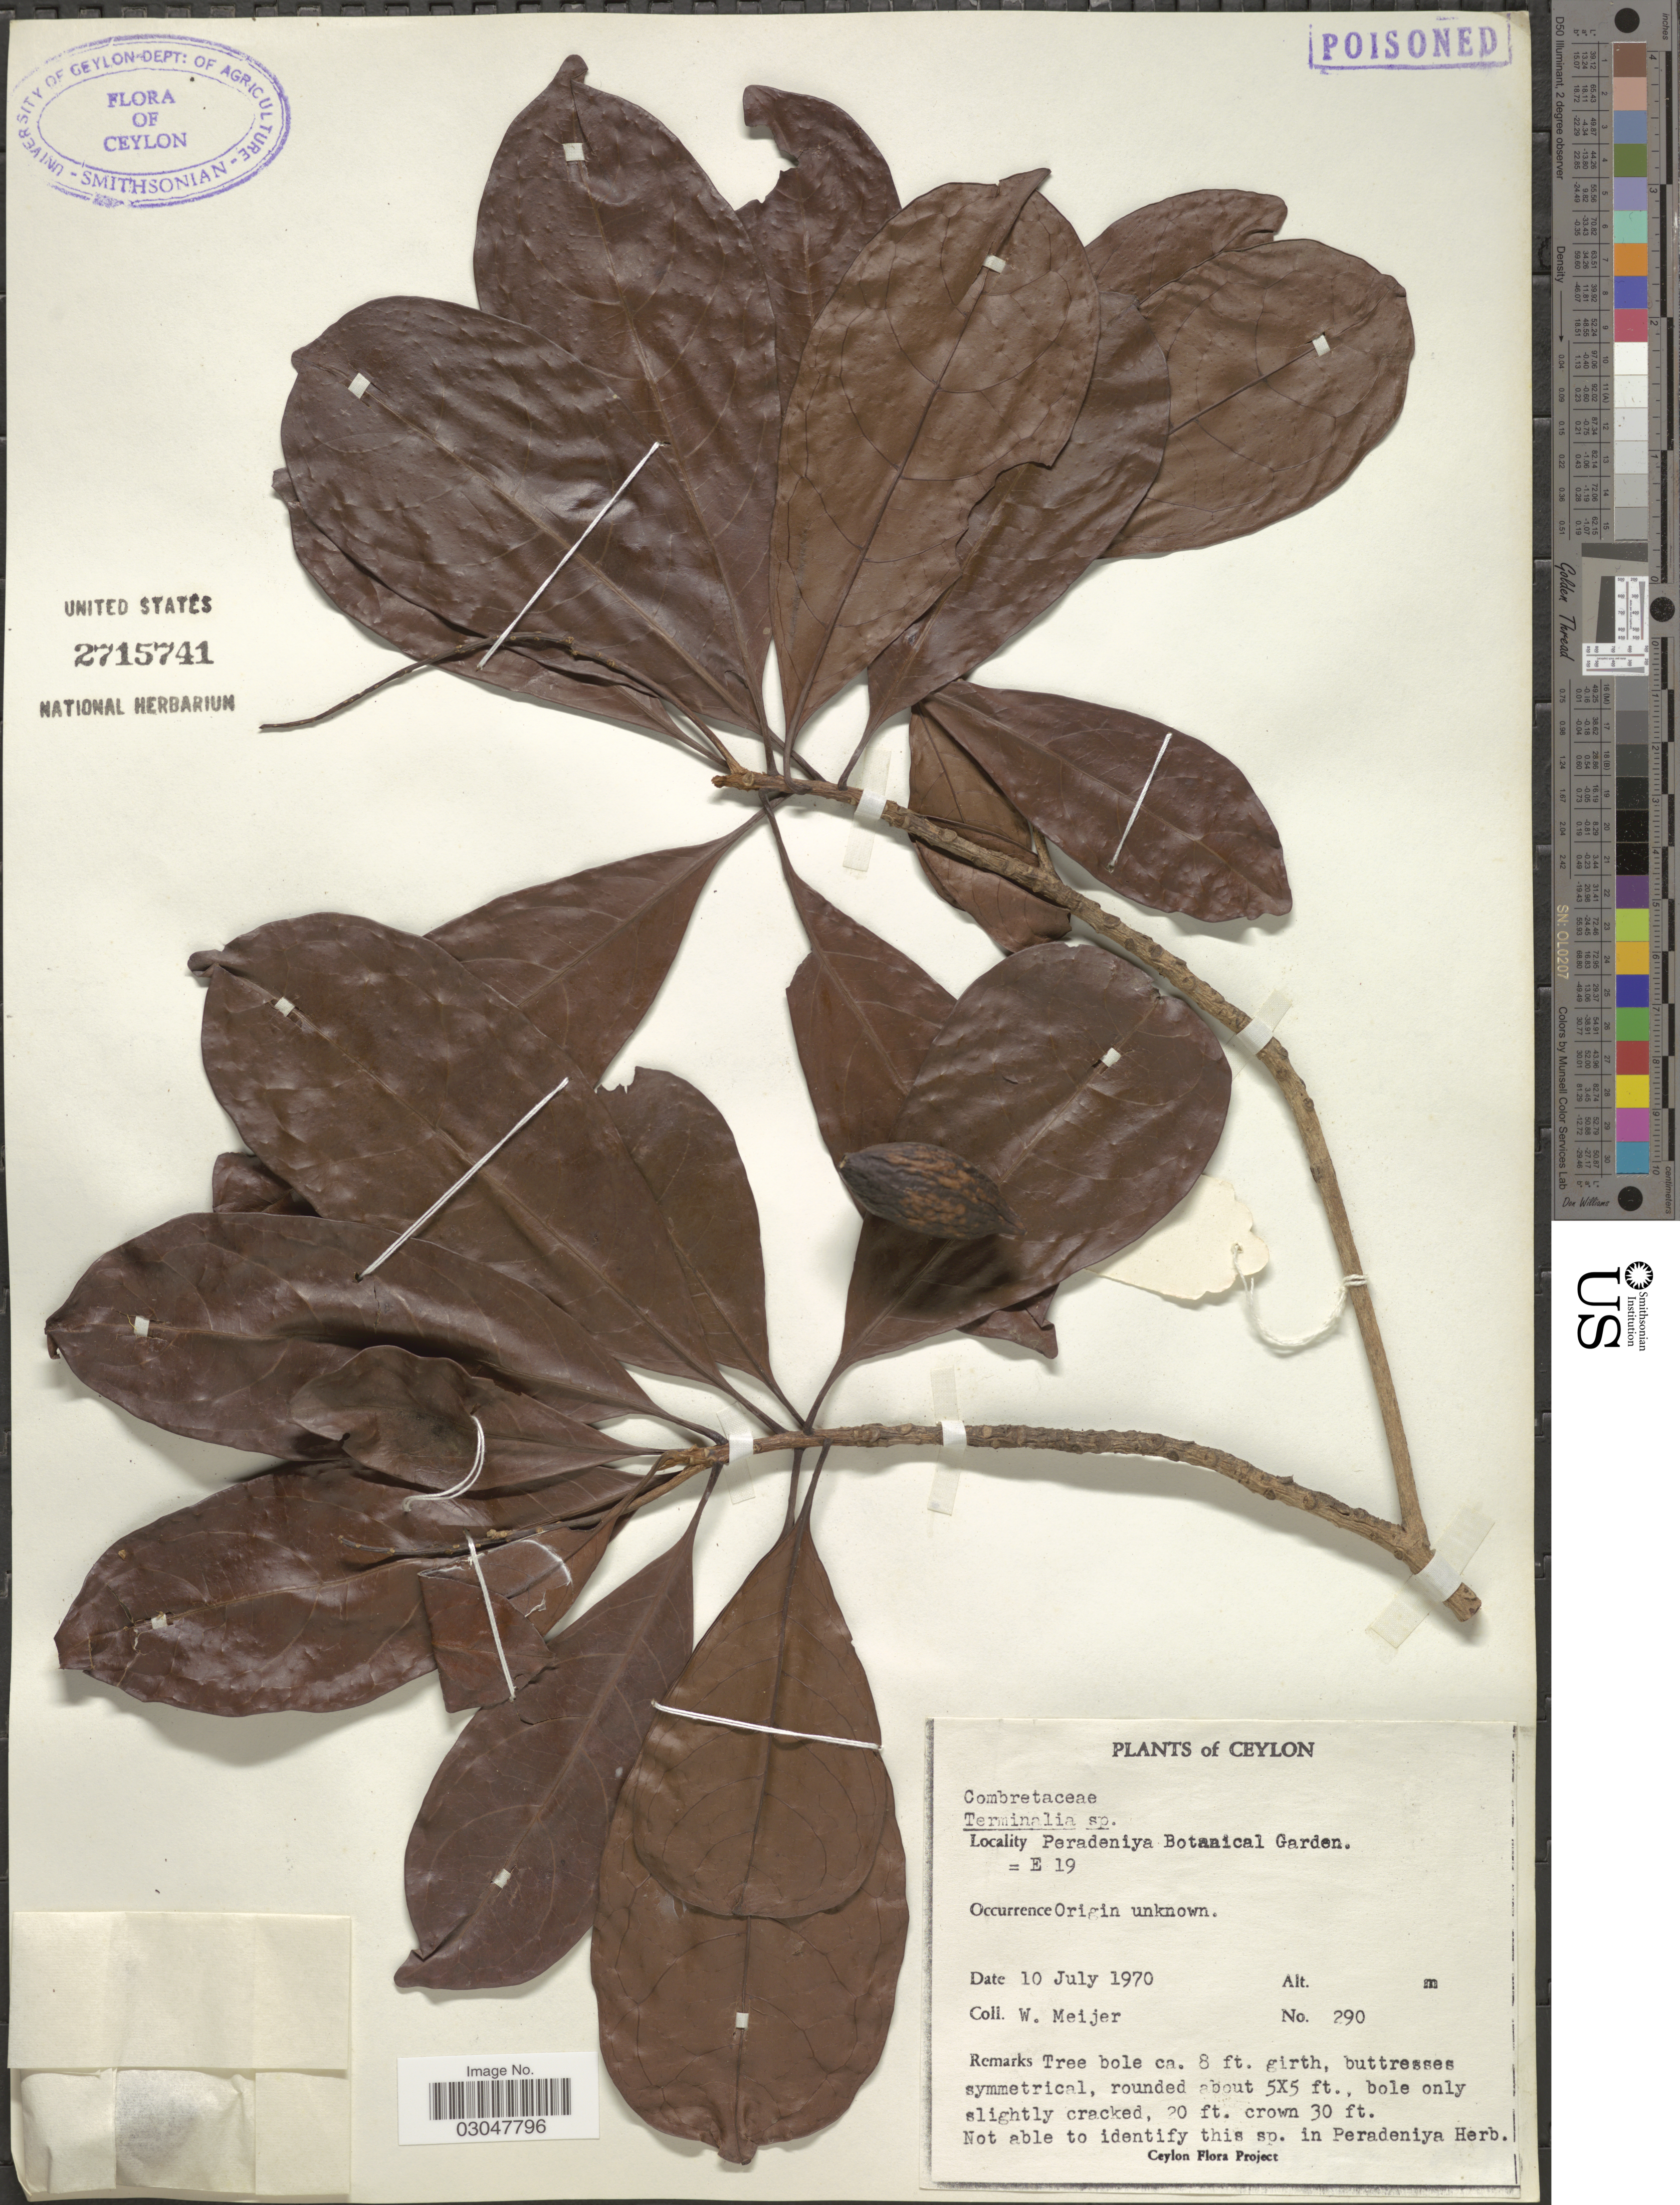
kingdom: Plantae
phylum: Tracheophyta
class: Magnoliopsida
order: Myrtales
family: Combretaceae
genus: Terminalia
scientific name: Terminalia sp.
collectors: W. Meijer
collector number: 290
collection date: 1970-07-10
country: Sri Lanka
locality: Ceylon. Peradeniya Botanical Garden. = E 19.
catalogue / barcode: US 2715741